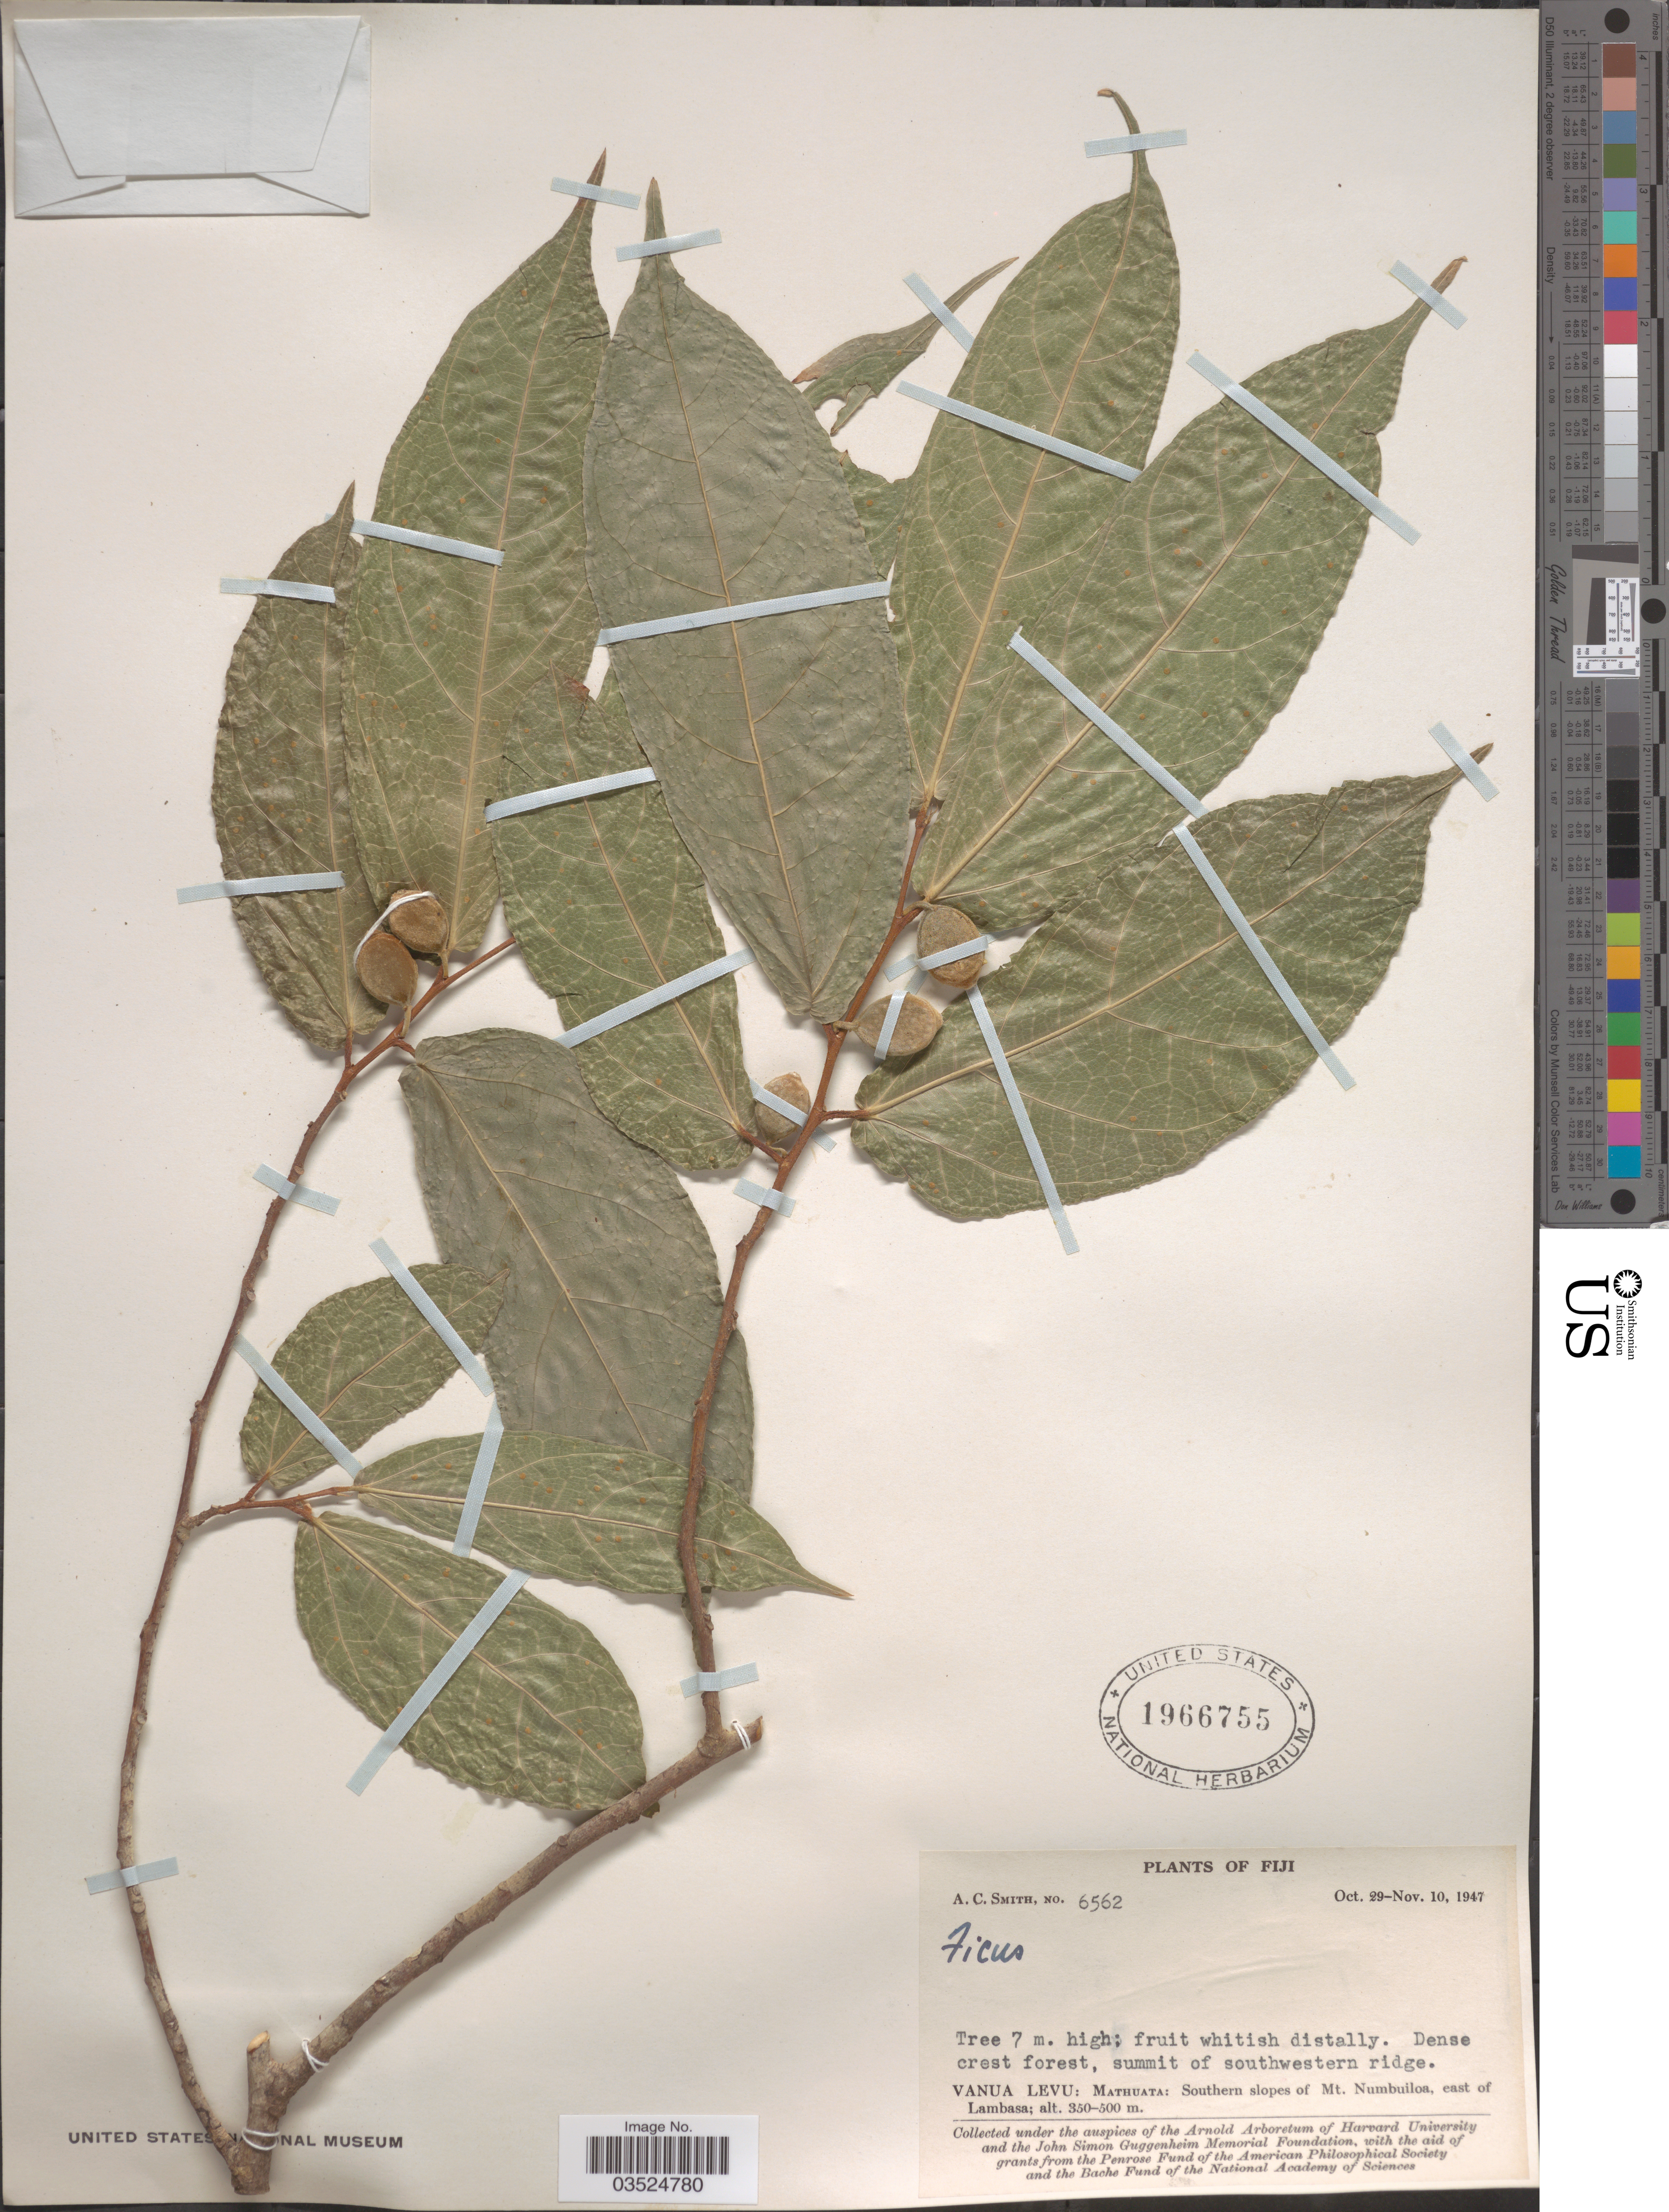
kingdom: Plantae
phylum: Tracheophyta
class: Magnoliopsida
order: Rosales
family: Moraceae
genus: Ficus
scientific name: Ficus sp.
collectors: A. C. Smith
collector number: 6562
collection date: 1947-10-29/1947-11-10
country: Fiji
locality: Dense crest forest, summit of southwestern ridge. Vanua Levu: Mathuata: Southern slopes of Mt. Numbuiloa, east of Lambasa.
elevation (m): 350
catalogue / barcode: US 1966755